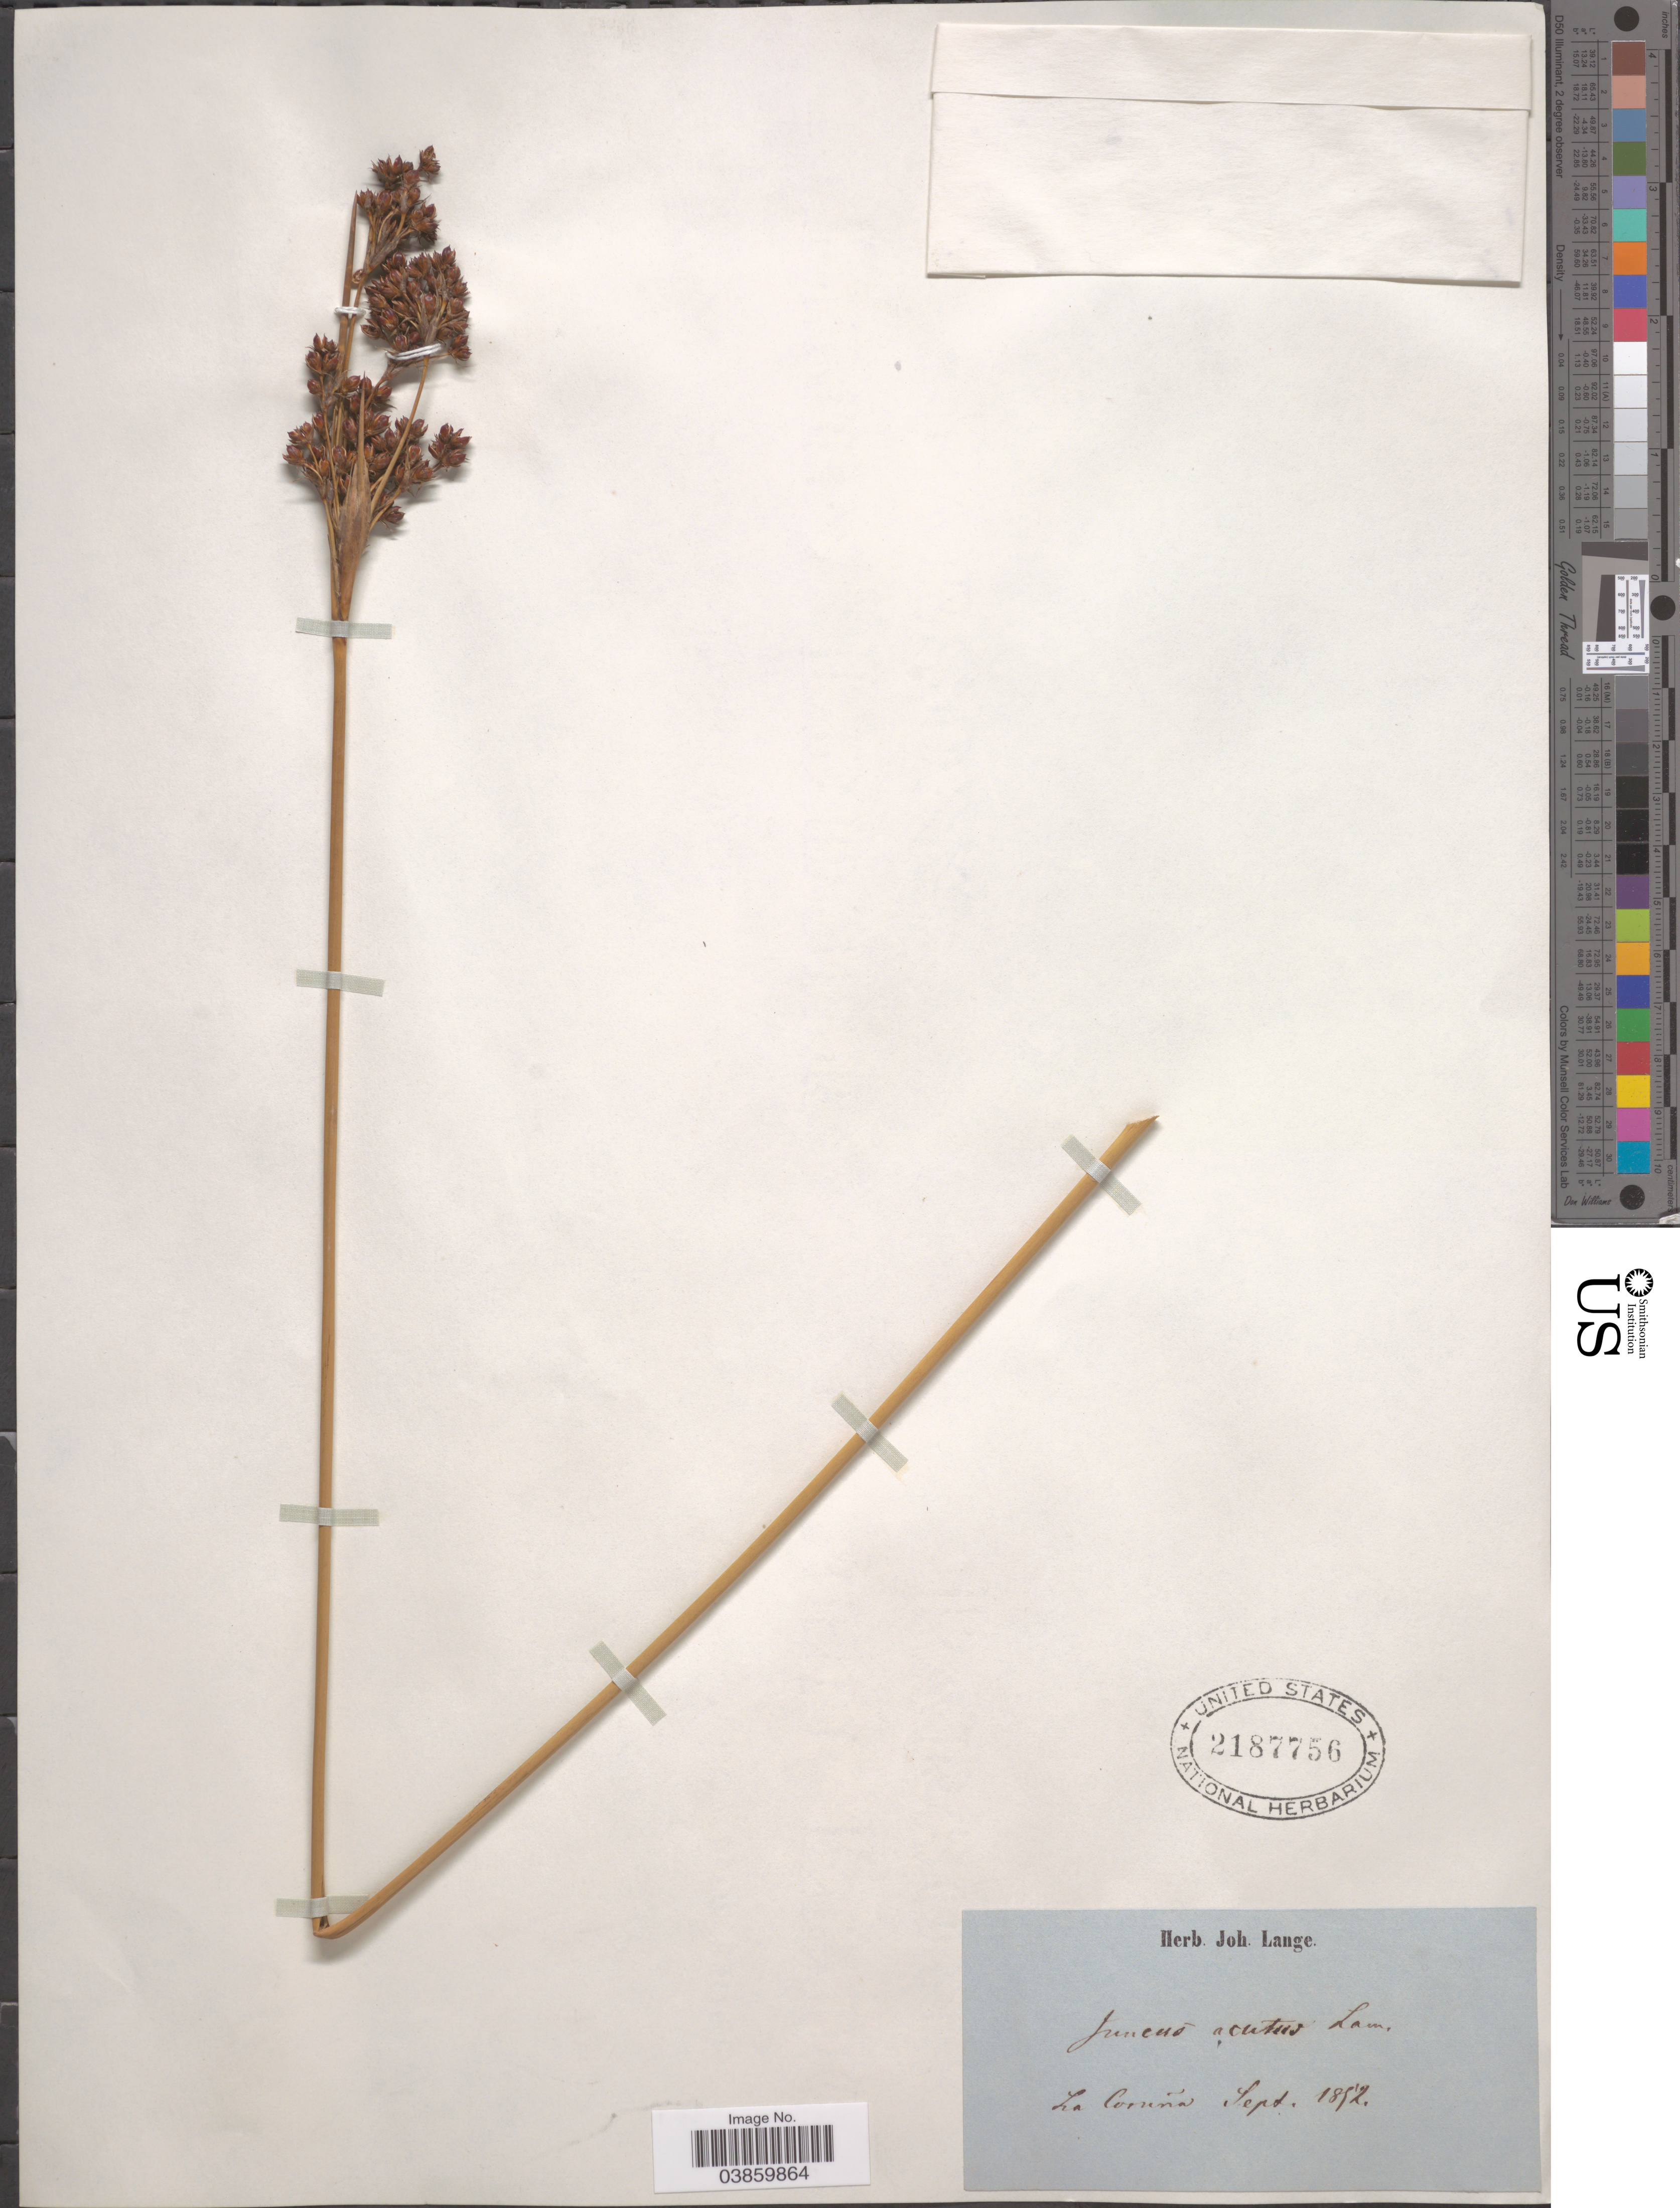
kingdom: Plantae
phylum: Tracheophyta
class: Liliopsida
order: Poales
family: Juncaceae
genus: Juncus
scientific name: Juncus acutus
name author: L.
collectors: ex herb. Joh. Lange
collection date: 1892-09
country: Spain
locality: La Coruña.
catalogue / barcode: US 2187756